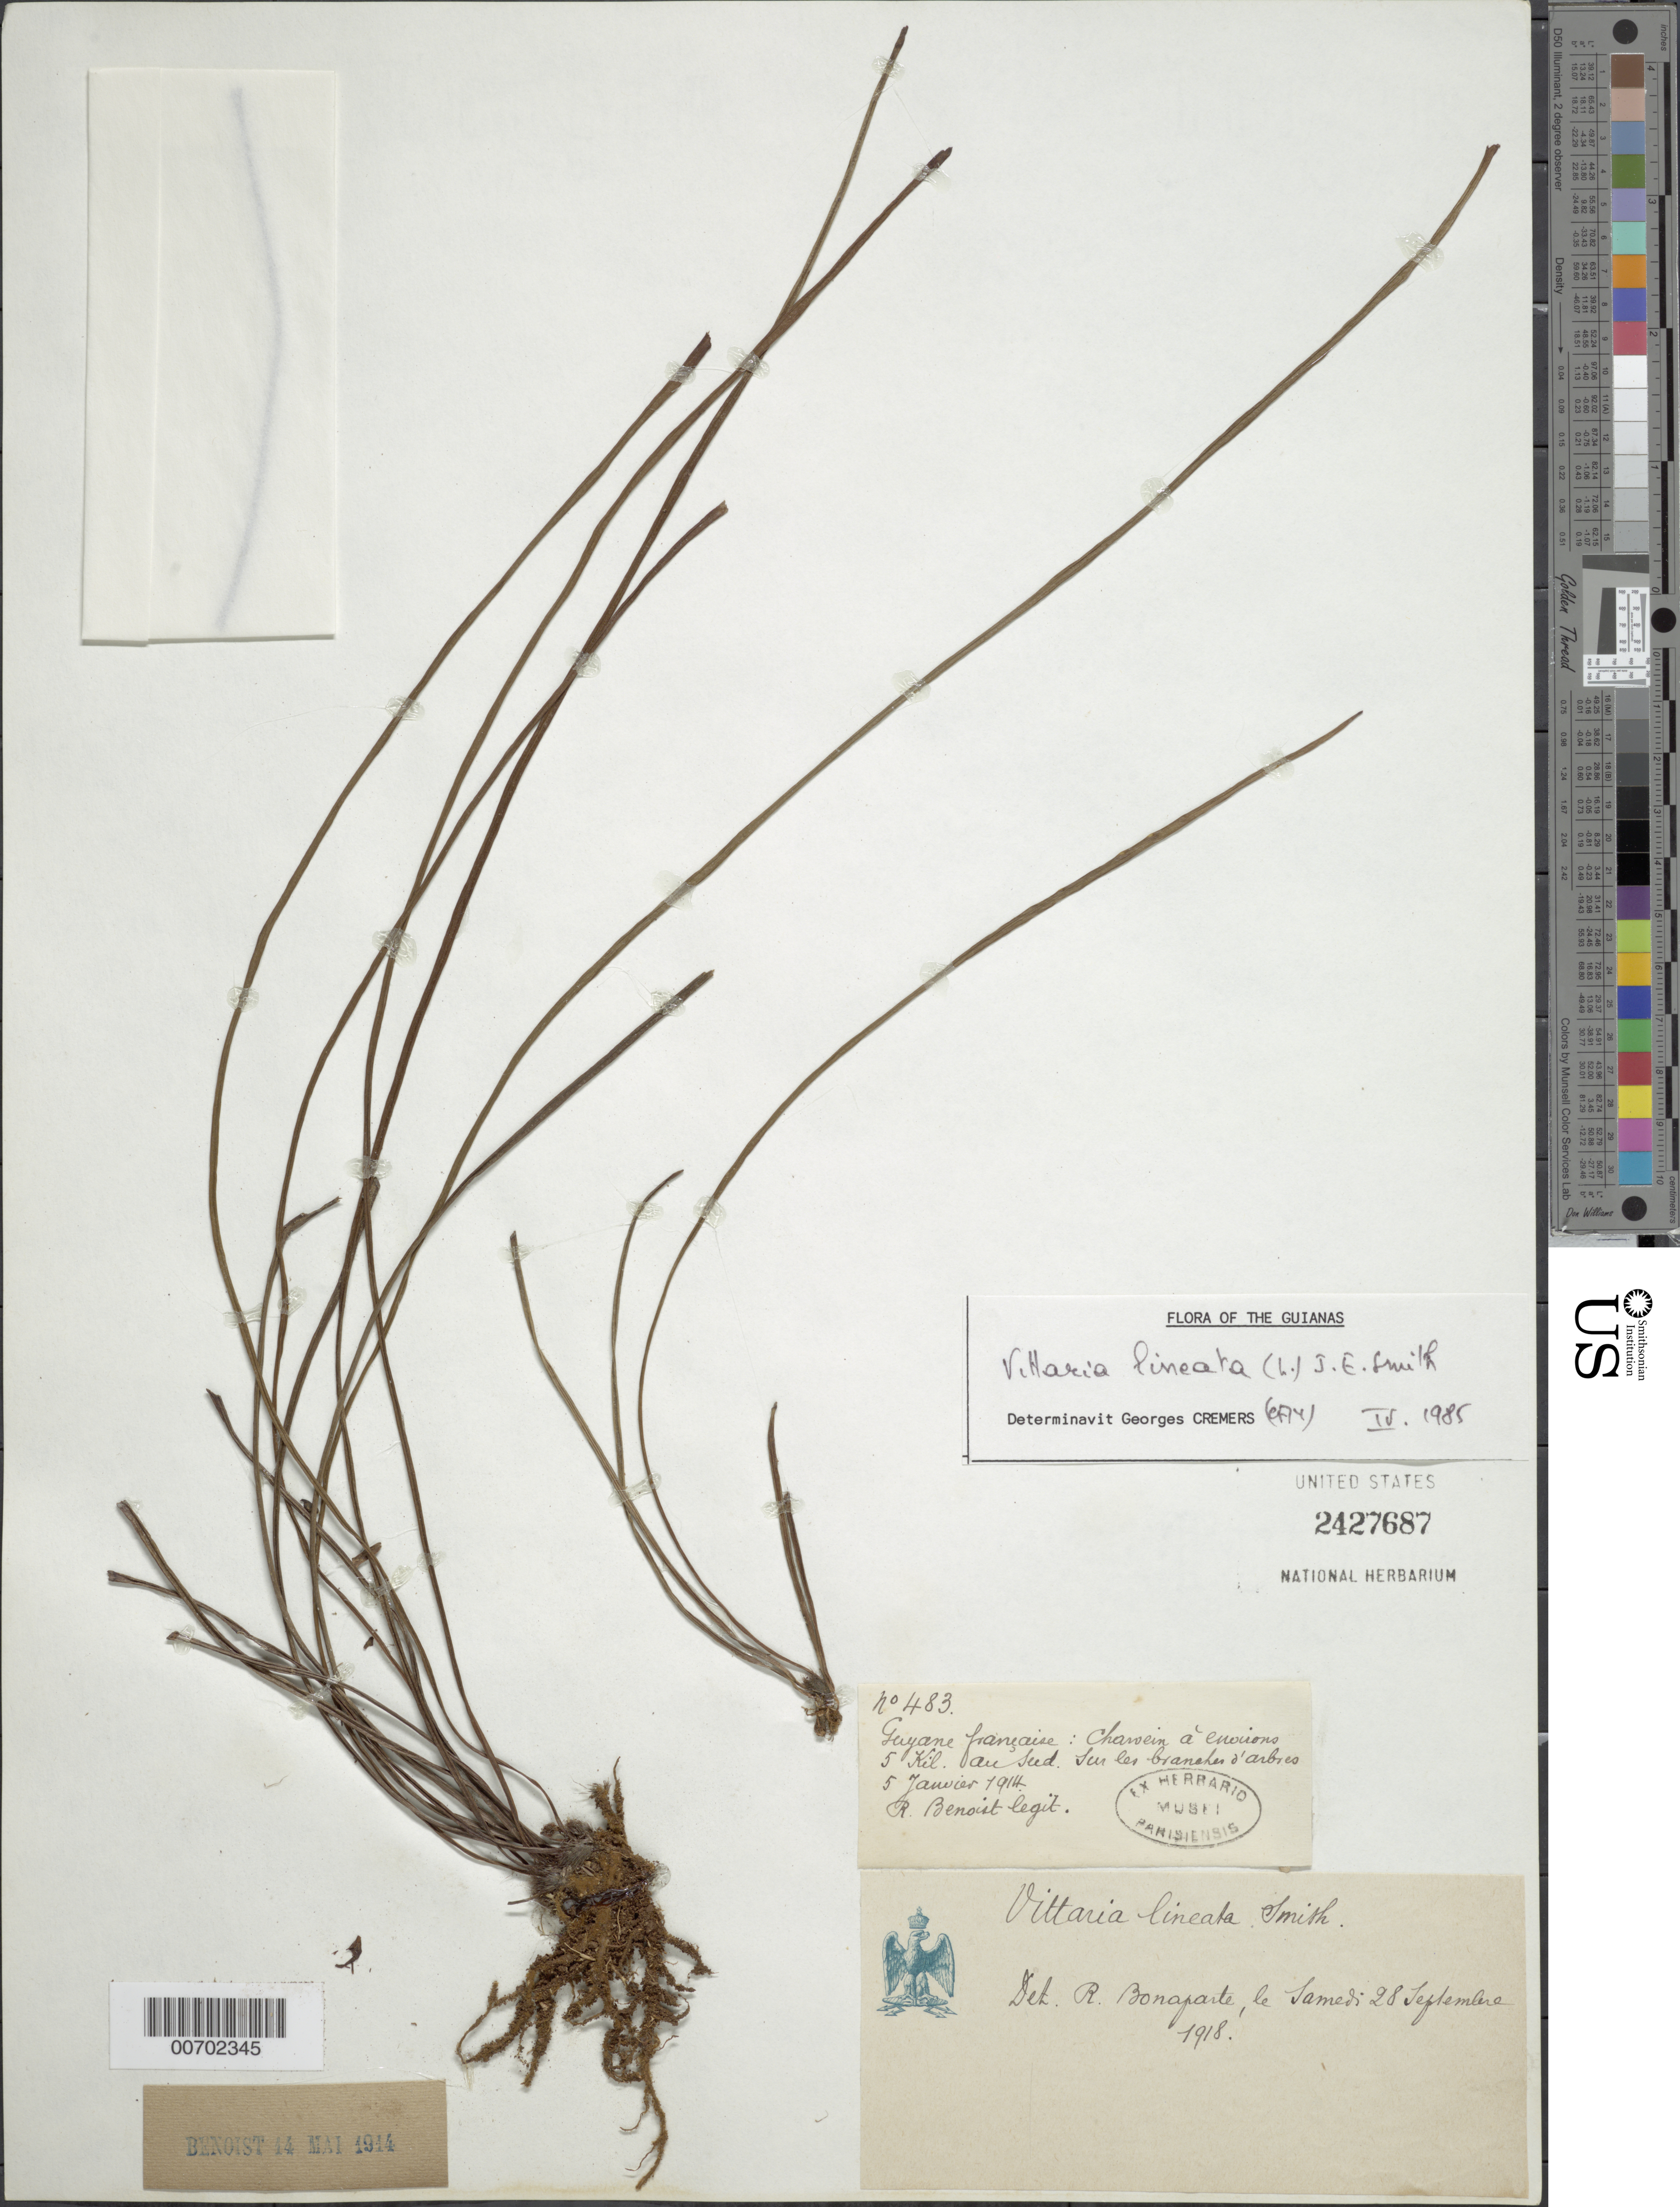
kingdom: Plantae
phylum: Tracheophyta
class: Polypodiopsida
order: Polypodiales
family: Pteridaceae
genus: Vittaria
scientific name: Vittaria lineata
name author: (L.) Sm.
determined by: Cremers, Georges A.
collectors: R. Benoist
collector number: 483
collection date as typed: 5-Jan-14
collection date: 1914-01-05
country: French Guiana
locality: Charvein, vic. and 5 km S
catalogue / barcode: US 2427687